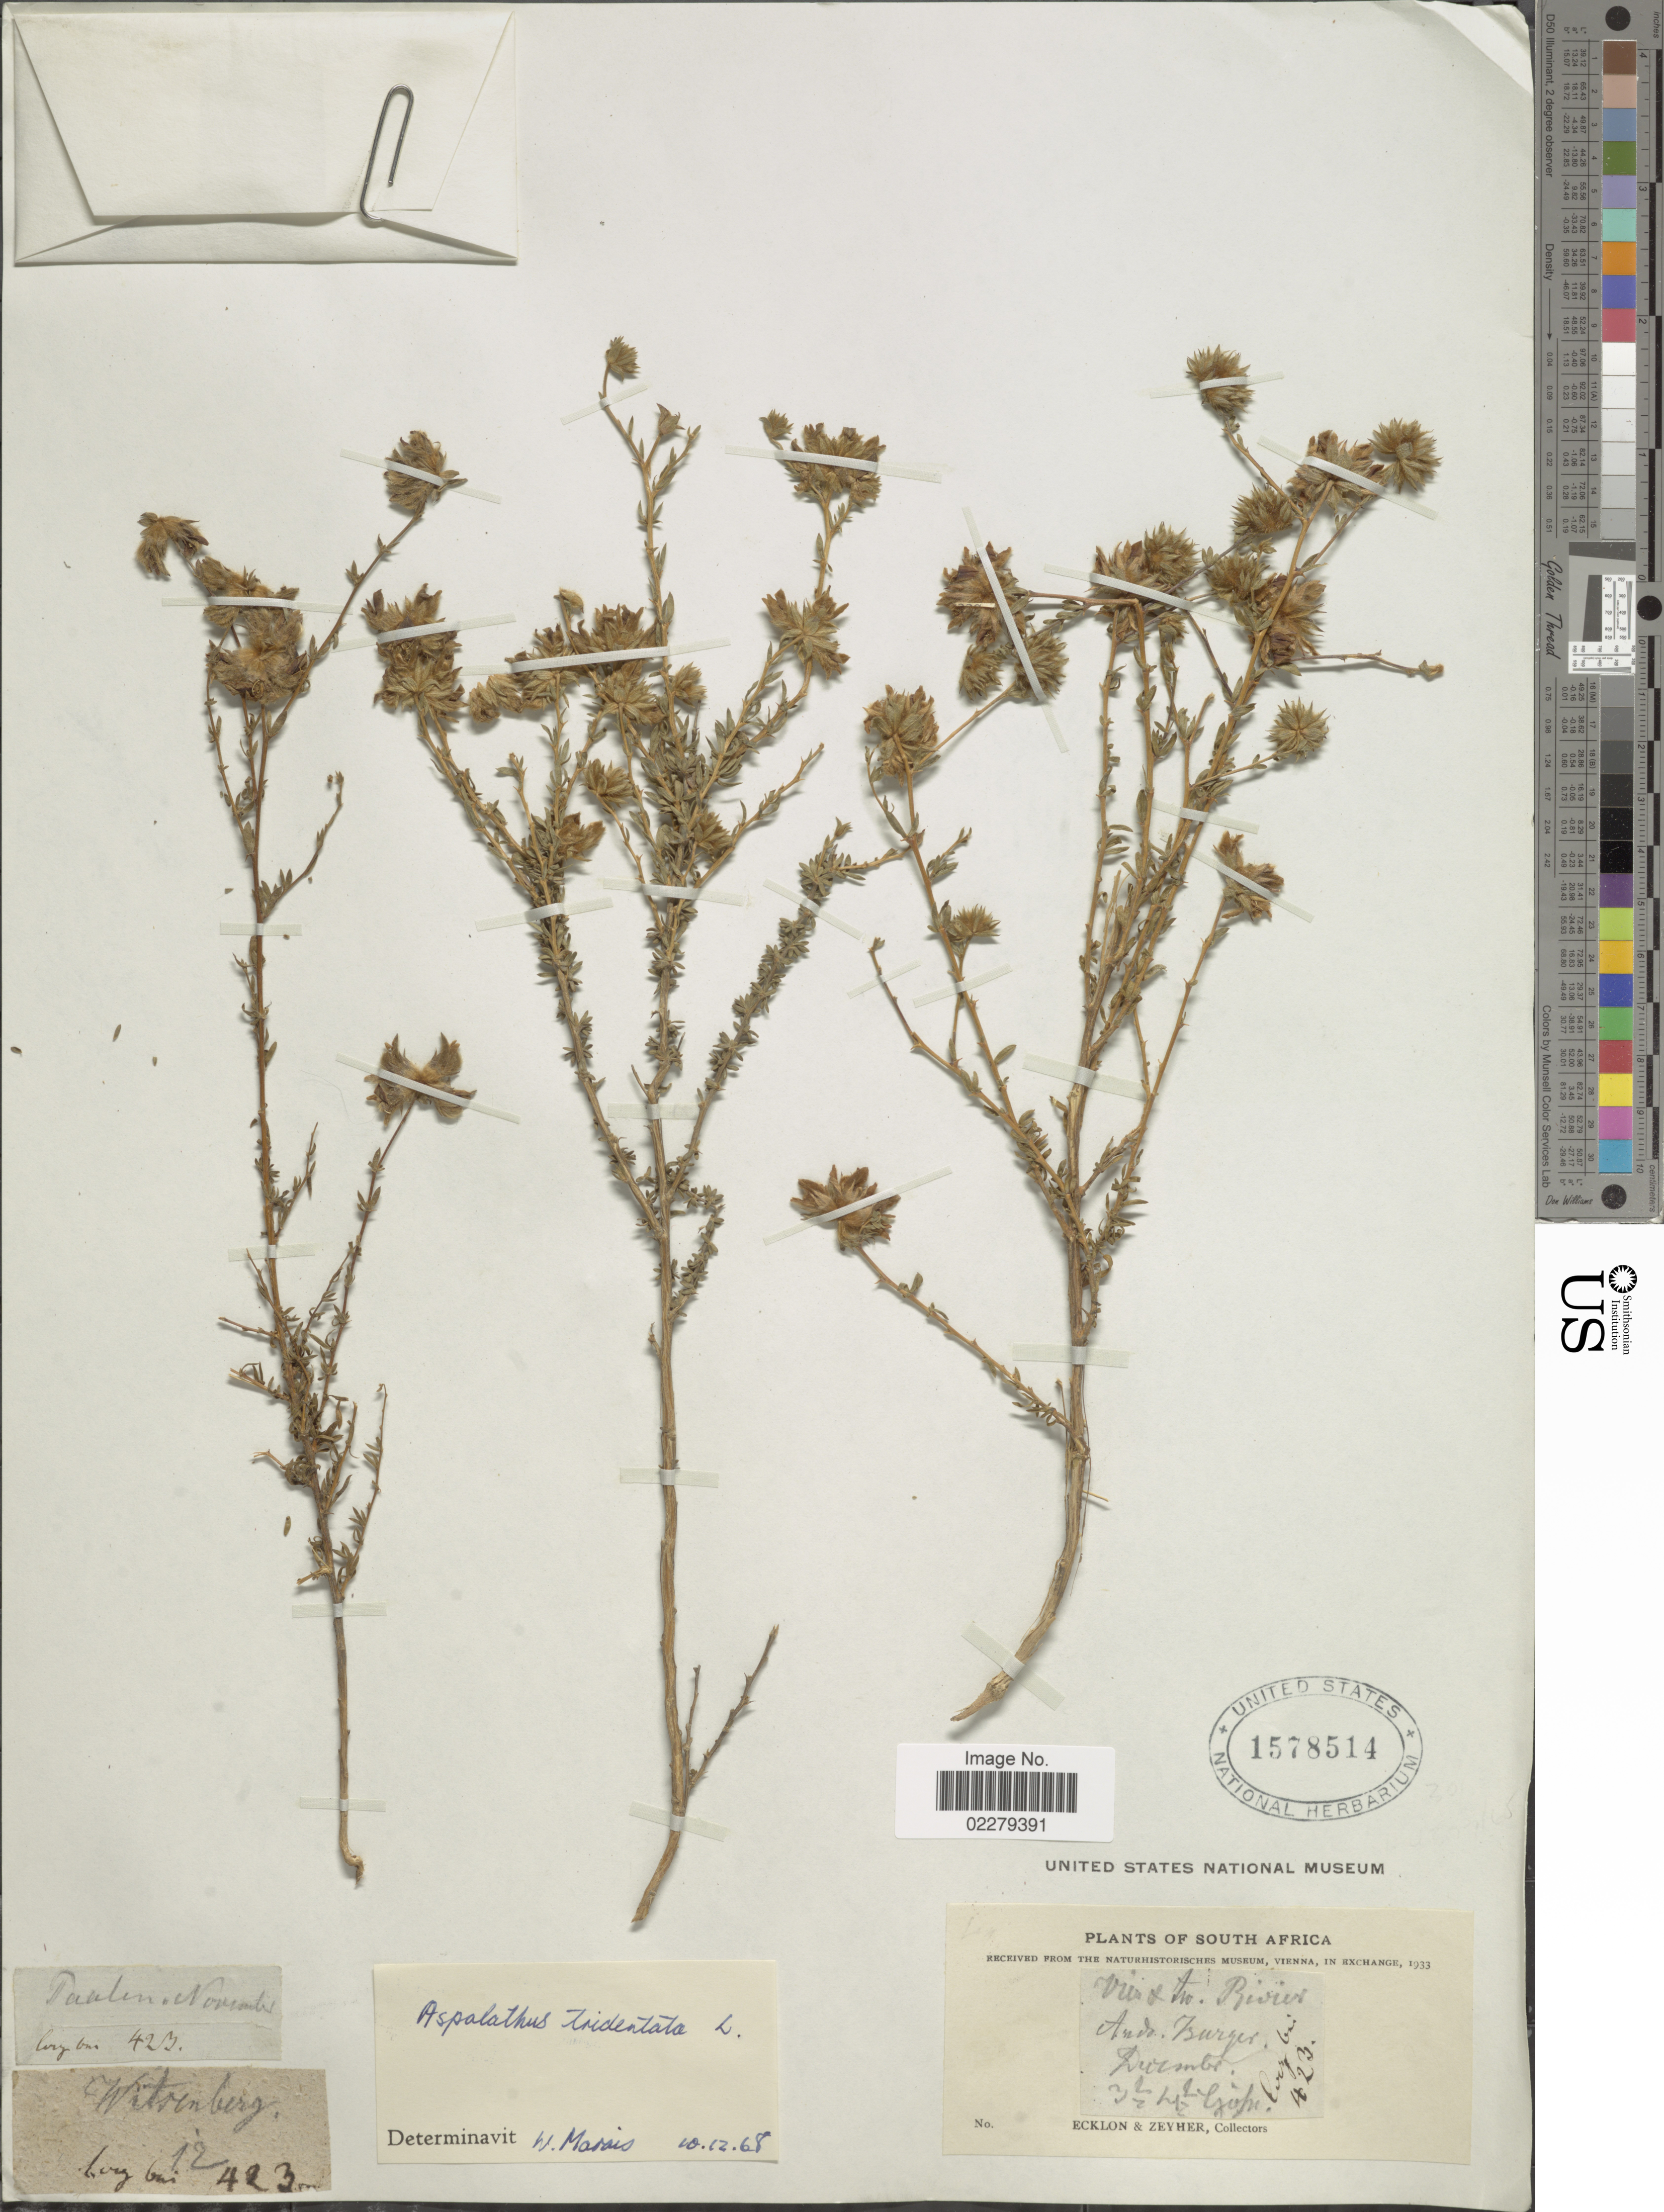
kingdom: Plantae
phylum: Tracheophyta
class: Magnoliopsida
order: Fabales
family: Fabaceae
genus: Aspalathus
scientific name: Aspalathus tridentata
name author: Eckl. & Zeyh.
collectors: -. Ecklon & -. Zeyher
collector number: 423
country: South Africa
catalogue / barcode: US 1578514